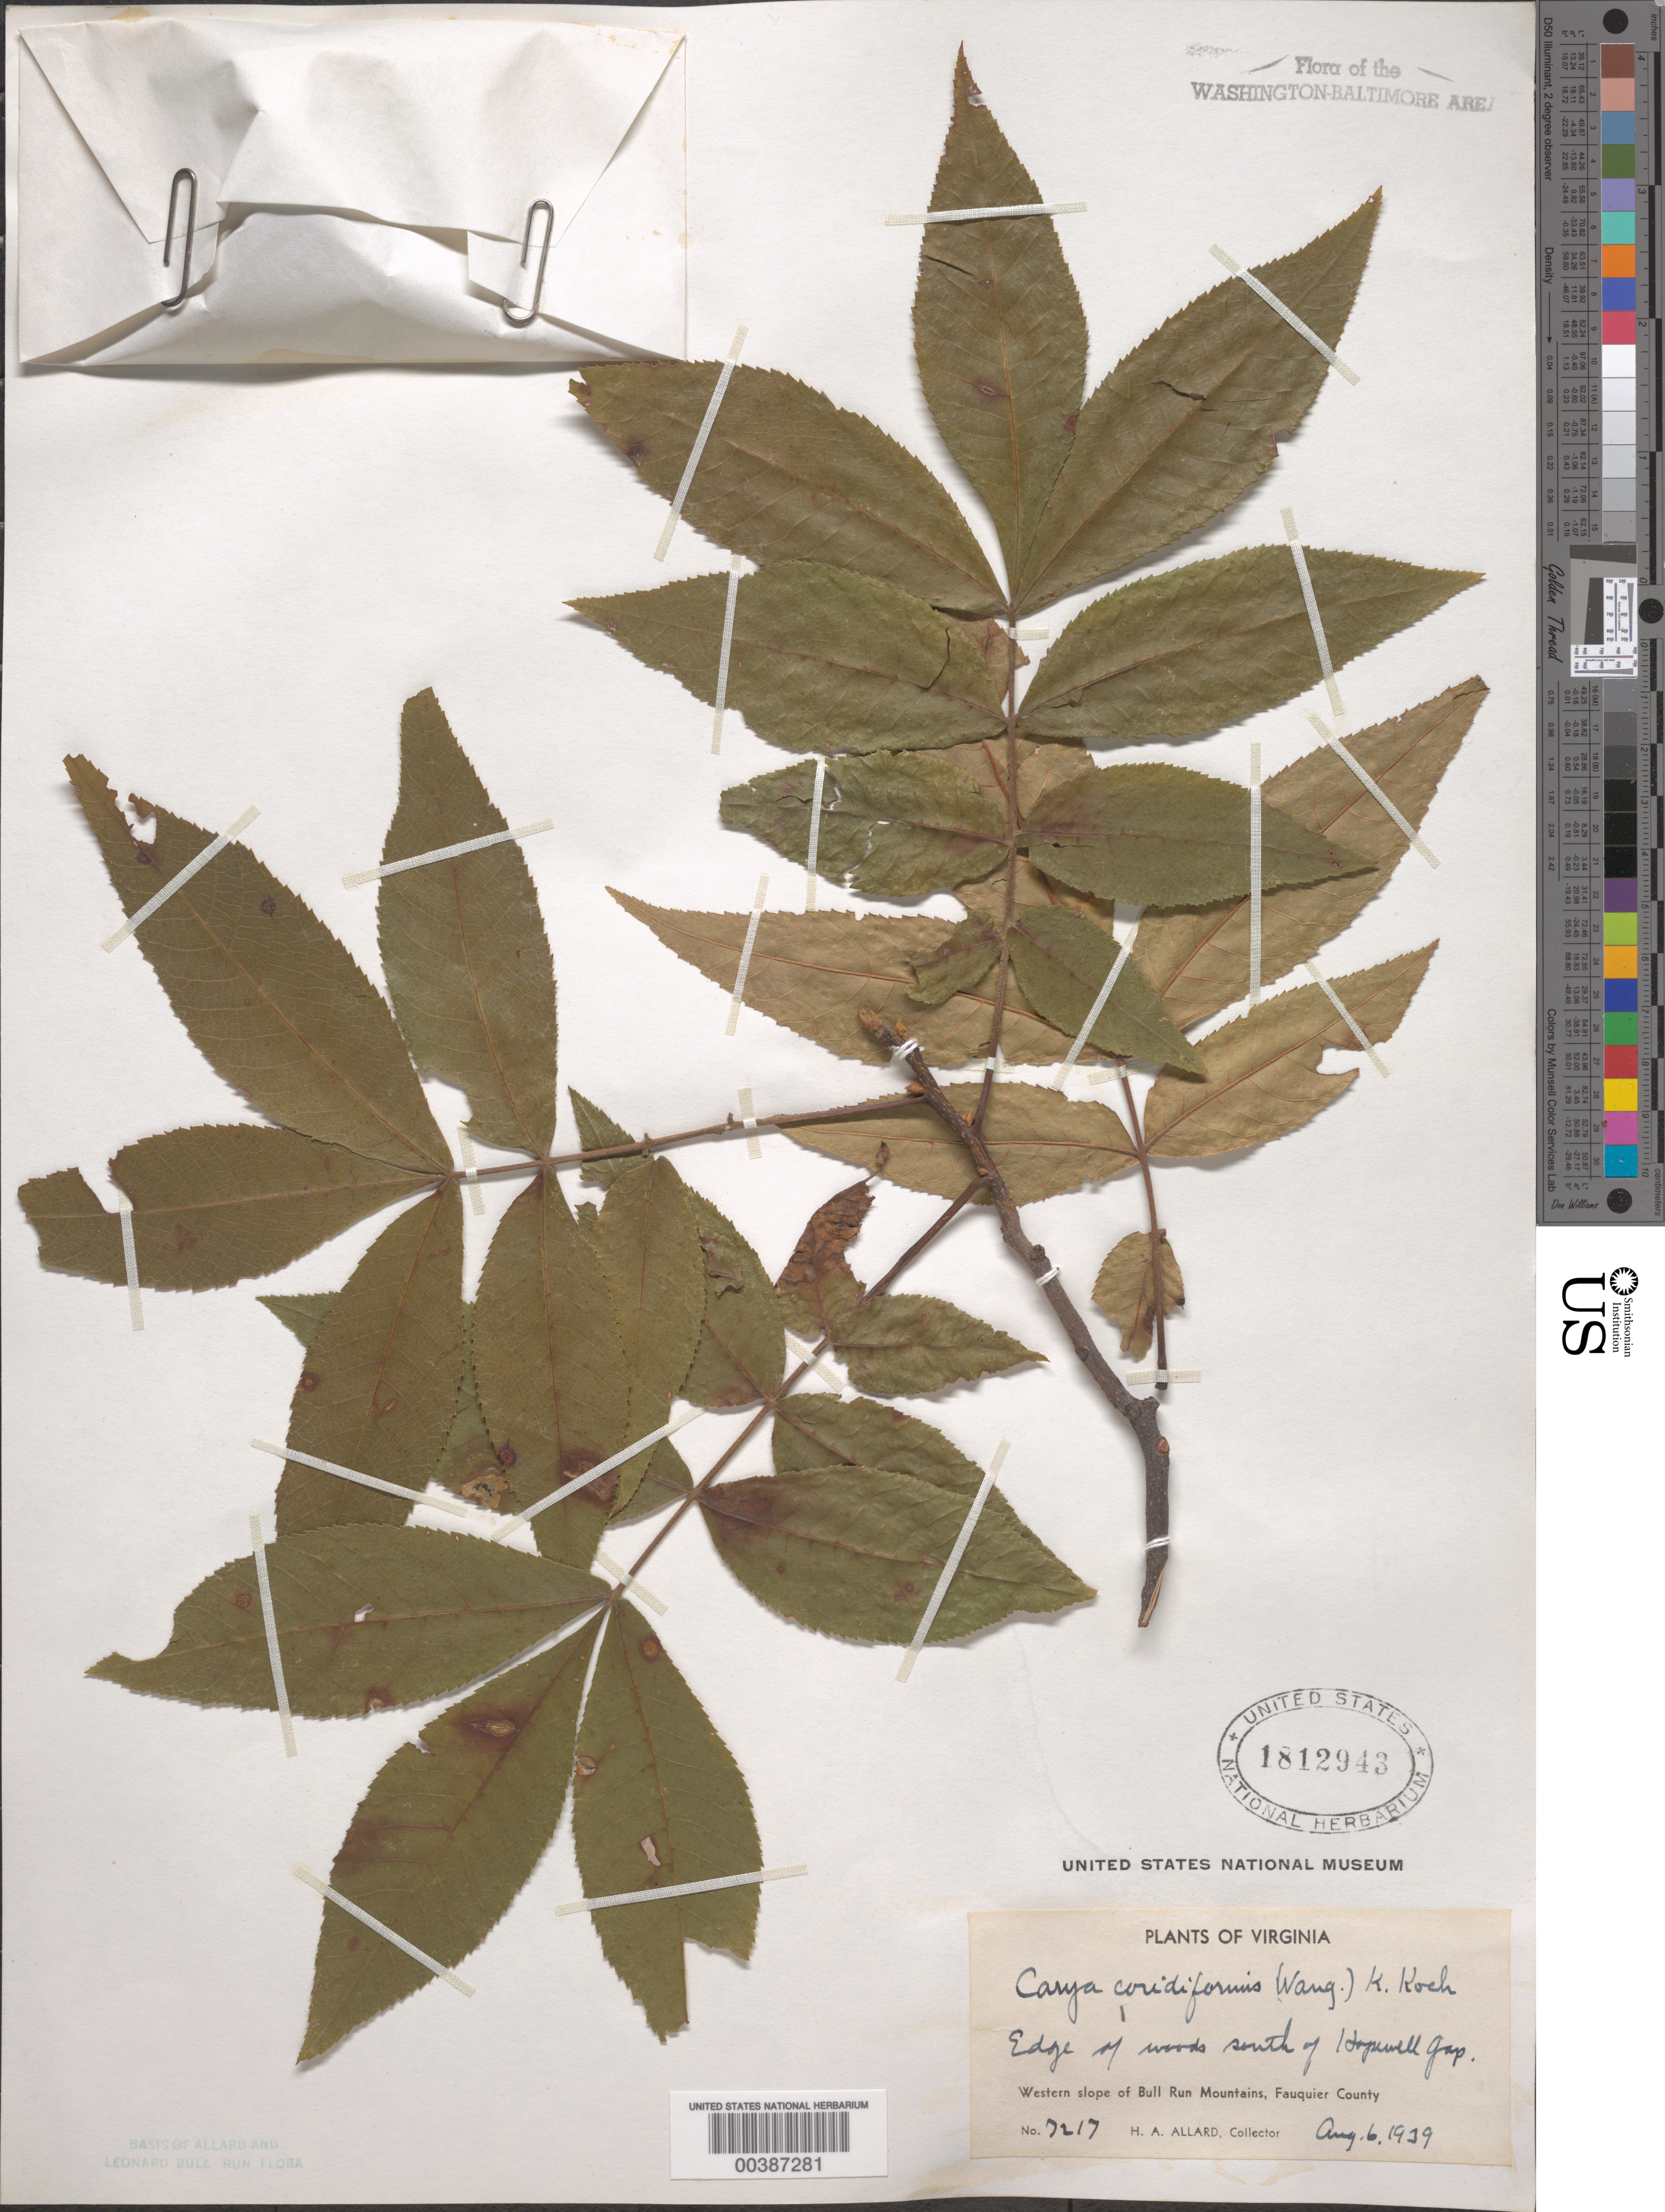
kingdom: Plantae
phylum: Tracheophyta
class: Magnoliopsida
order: Fagales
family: Juglandaceae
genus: Carya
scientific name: Carya cordiformis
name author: (Wangenh.) K. Koch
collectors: H. A. Allard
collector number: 7217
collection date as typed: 06 Aug 1939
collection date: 1939-08-06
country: United States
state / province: Virginia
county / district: Fauquier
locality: South of Hopewell Gap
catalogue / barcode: US 1812943